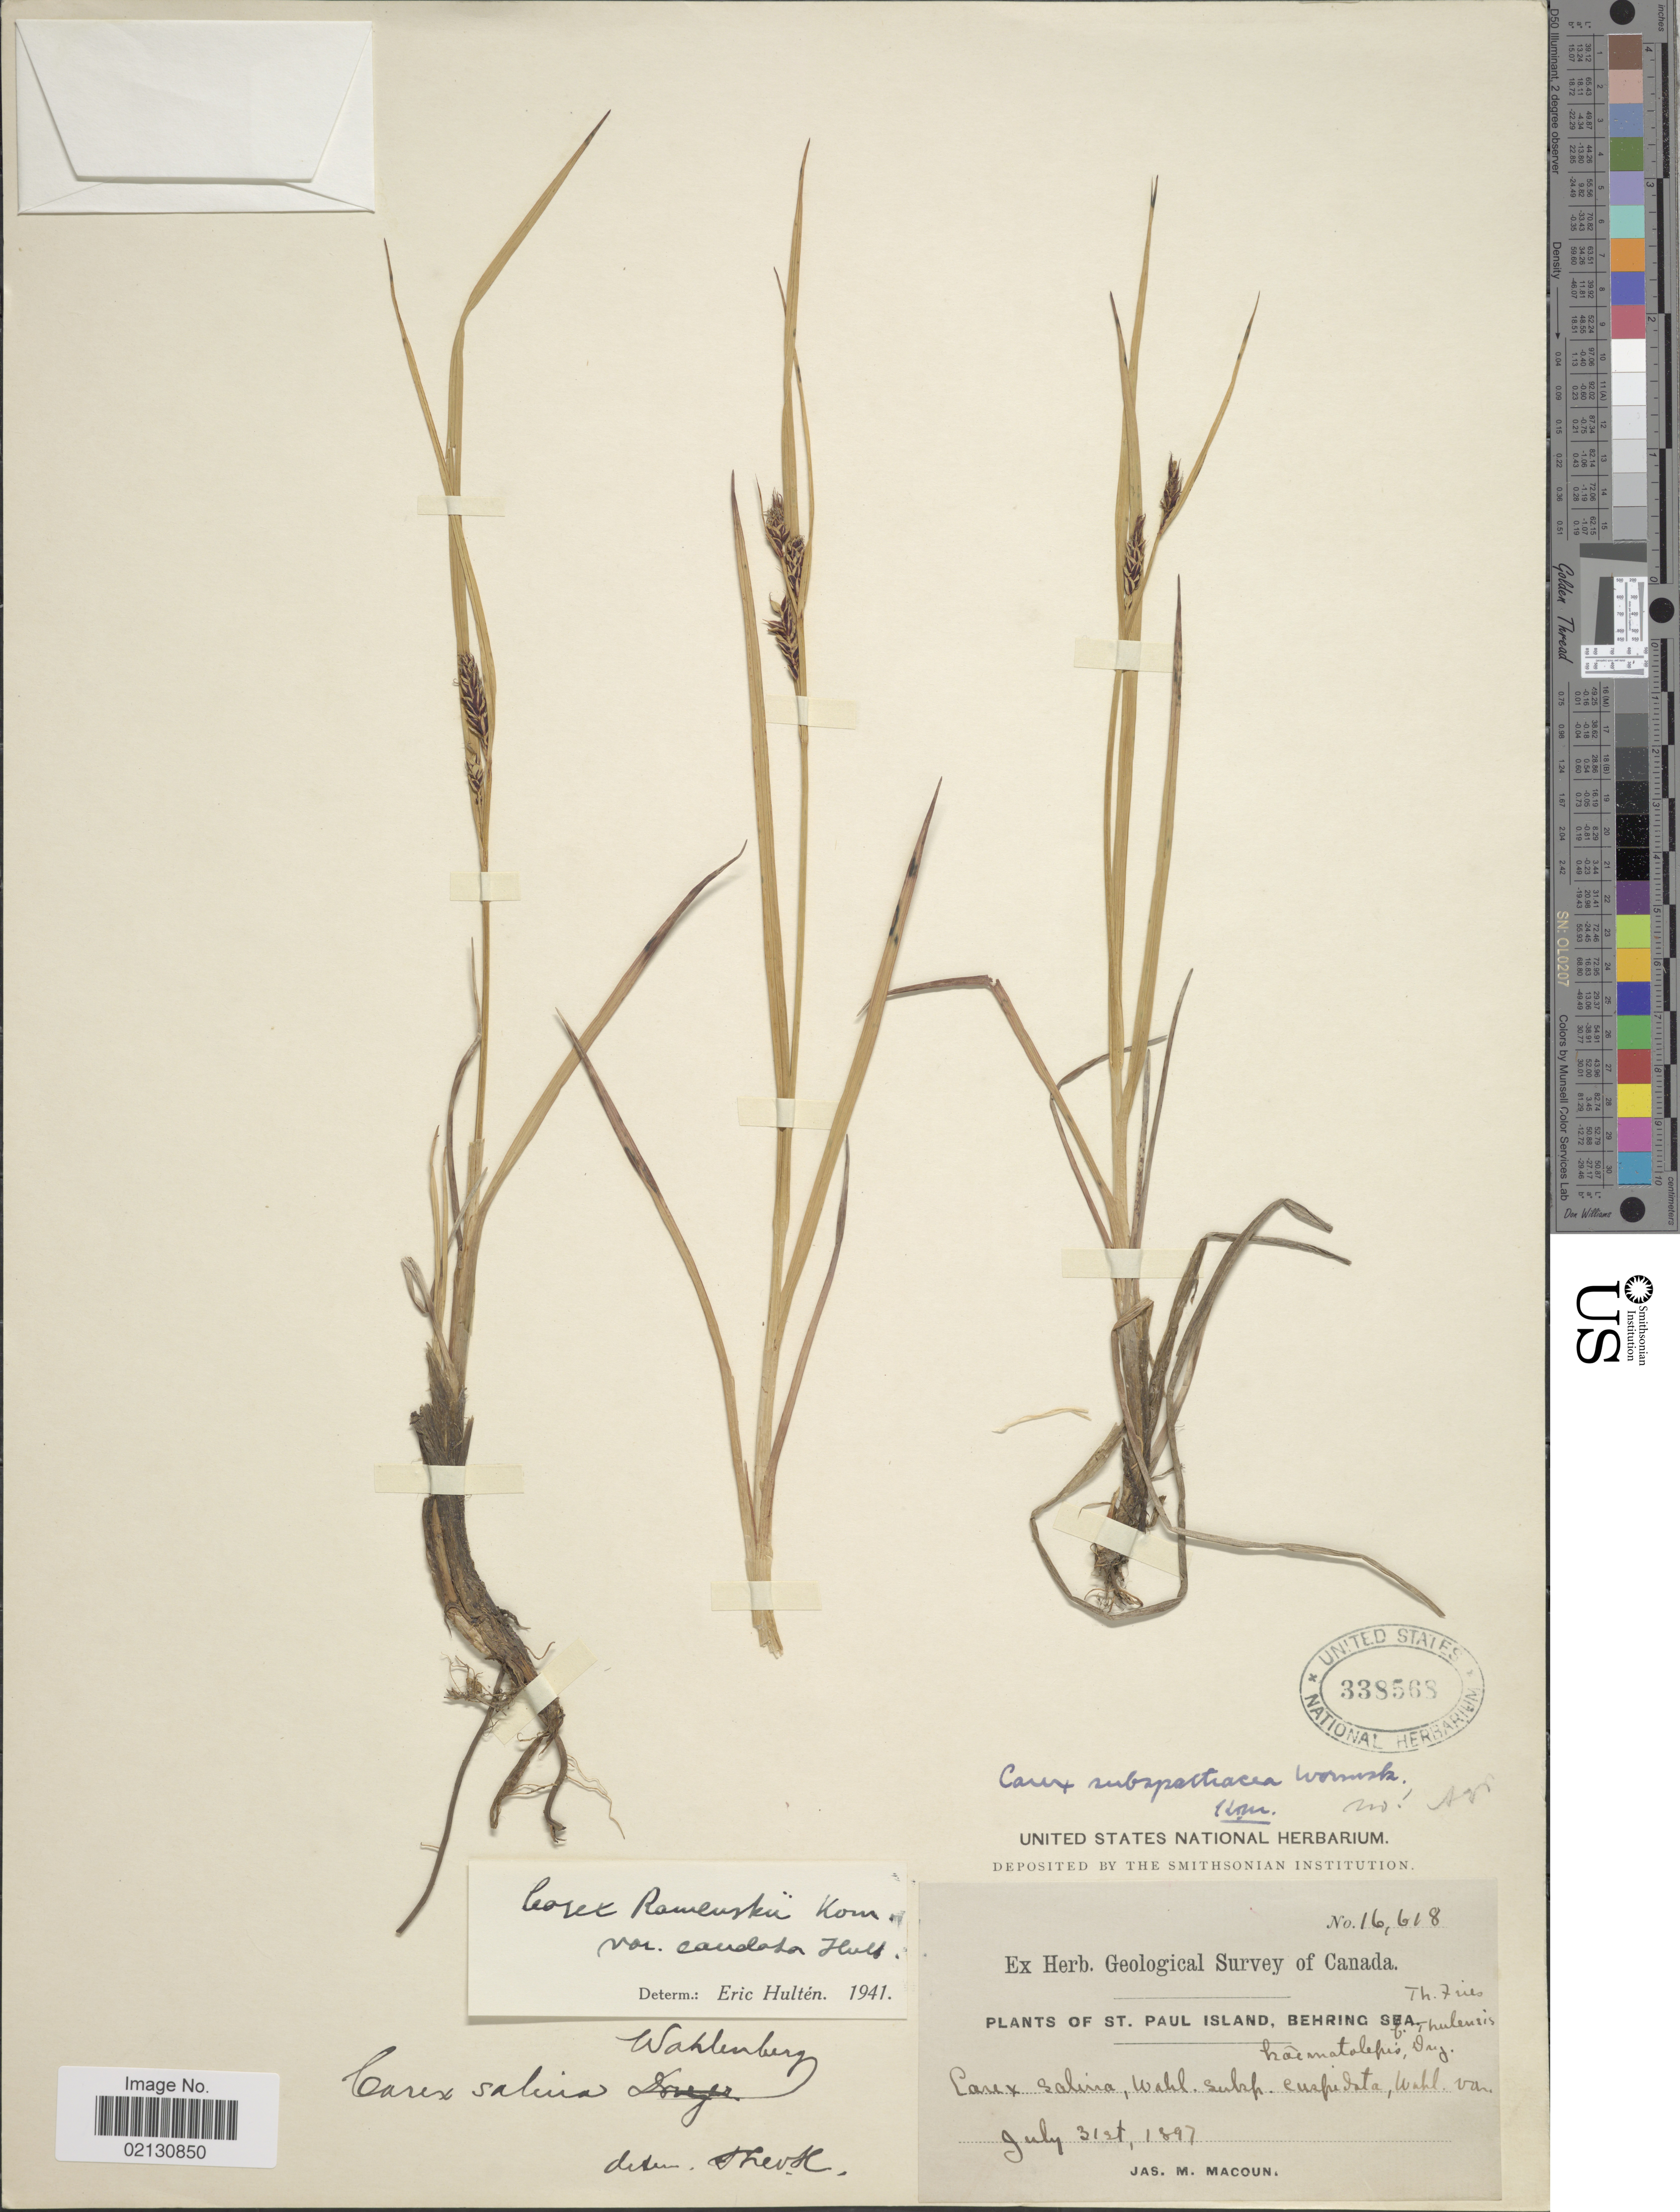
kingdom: Plantae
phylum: Tracheophyta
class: Liliopsida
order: Poales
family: Cyperaceae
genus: Carex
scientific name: Carex ramenskii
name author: Kom.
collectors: J. M. Macoun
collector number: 16618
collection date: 1897-07-31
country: United States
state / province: Alaska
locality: St. Paul Island, Behring Sea.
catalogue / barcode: US 338568